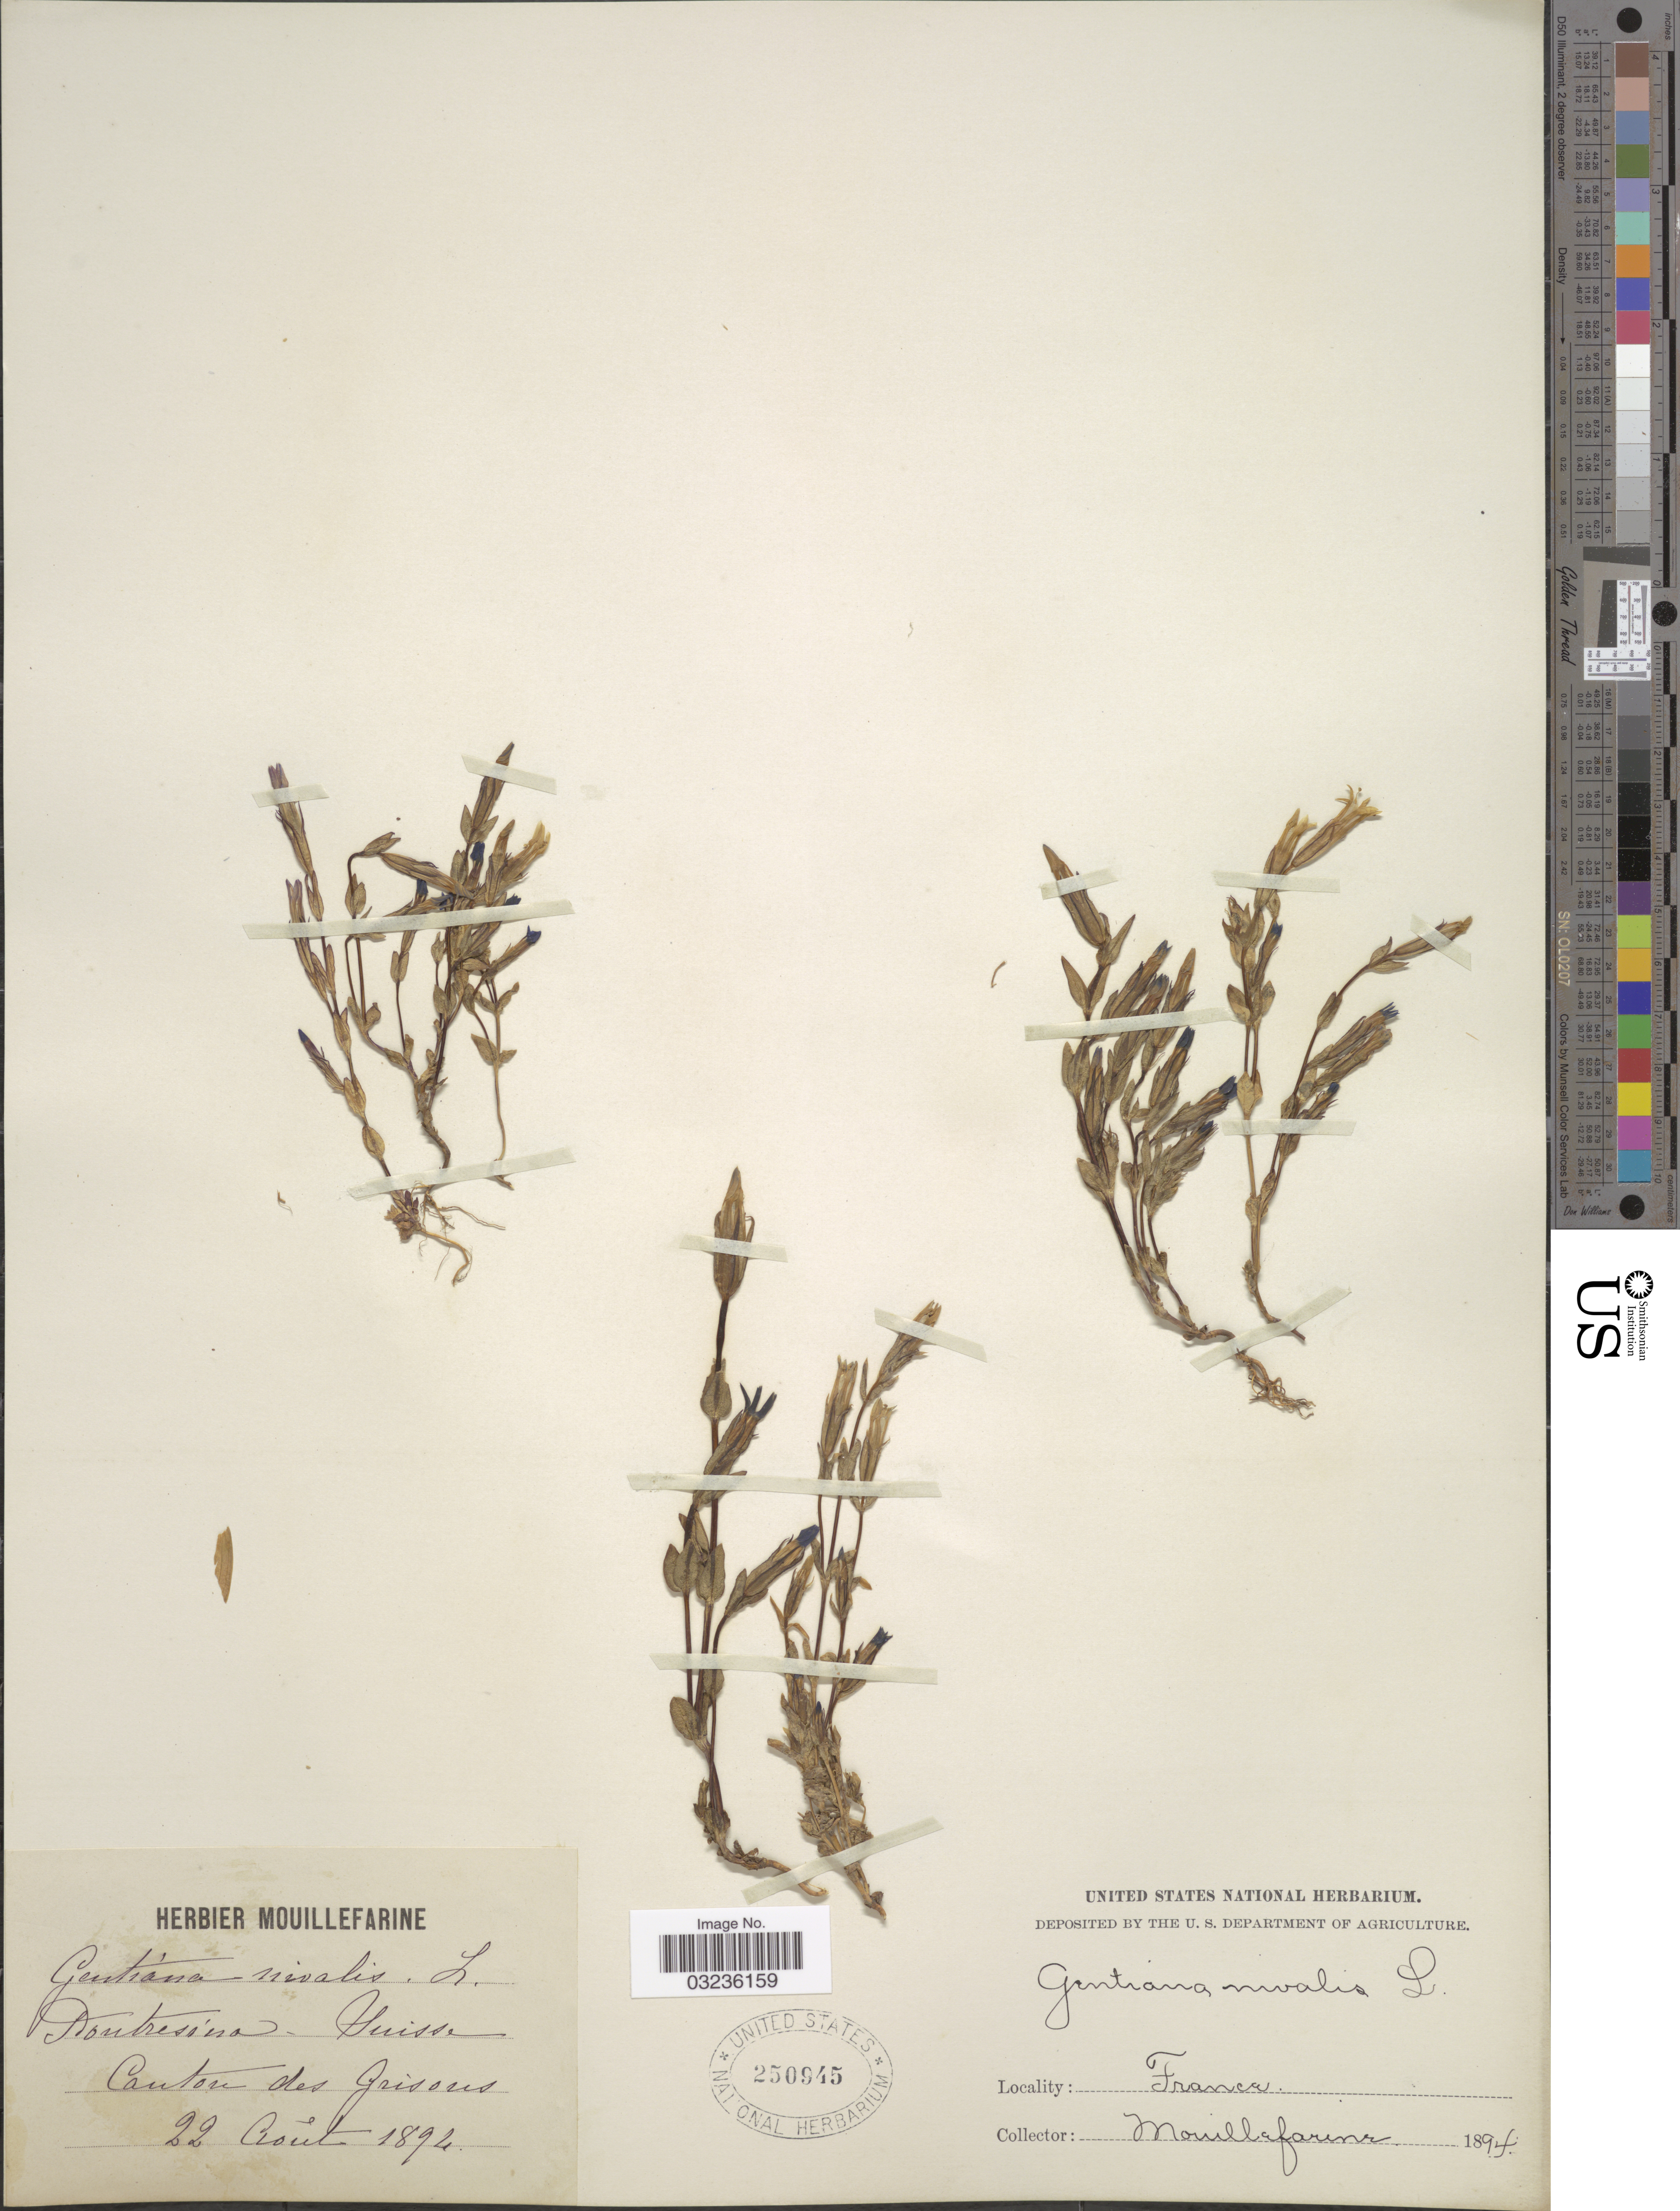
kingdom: Plantae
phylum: Tracheophyta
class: Magnoliopsida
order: Gentianales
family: Gentianaceae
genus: Gentiana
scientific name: Gentiana nivalis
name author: L.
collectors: A. Mouillefarine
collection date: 1894-08-22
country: Switzerland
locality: Doutressina, Suisse, Canton de Grisons.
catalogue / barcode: US 250945